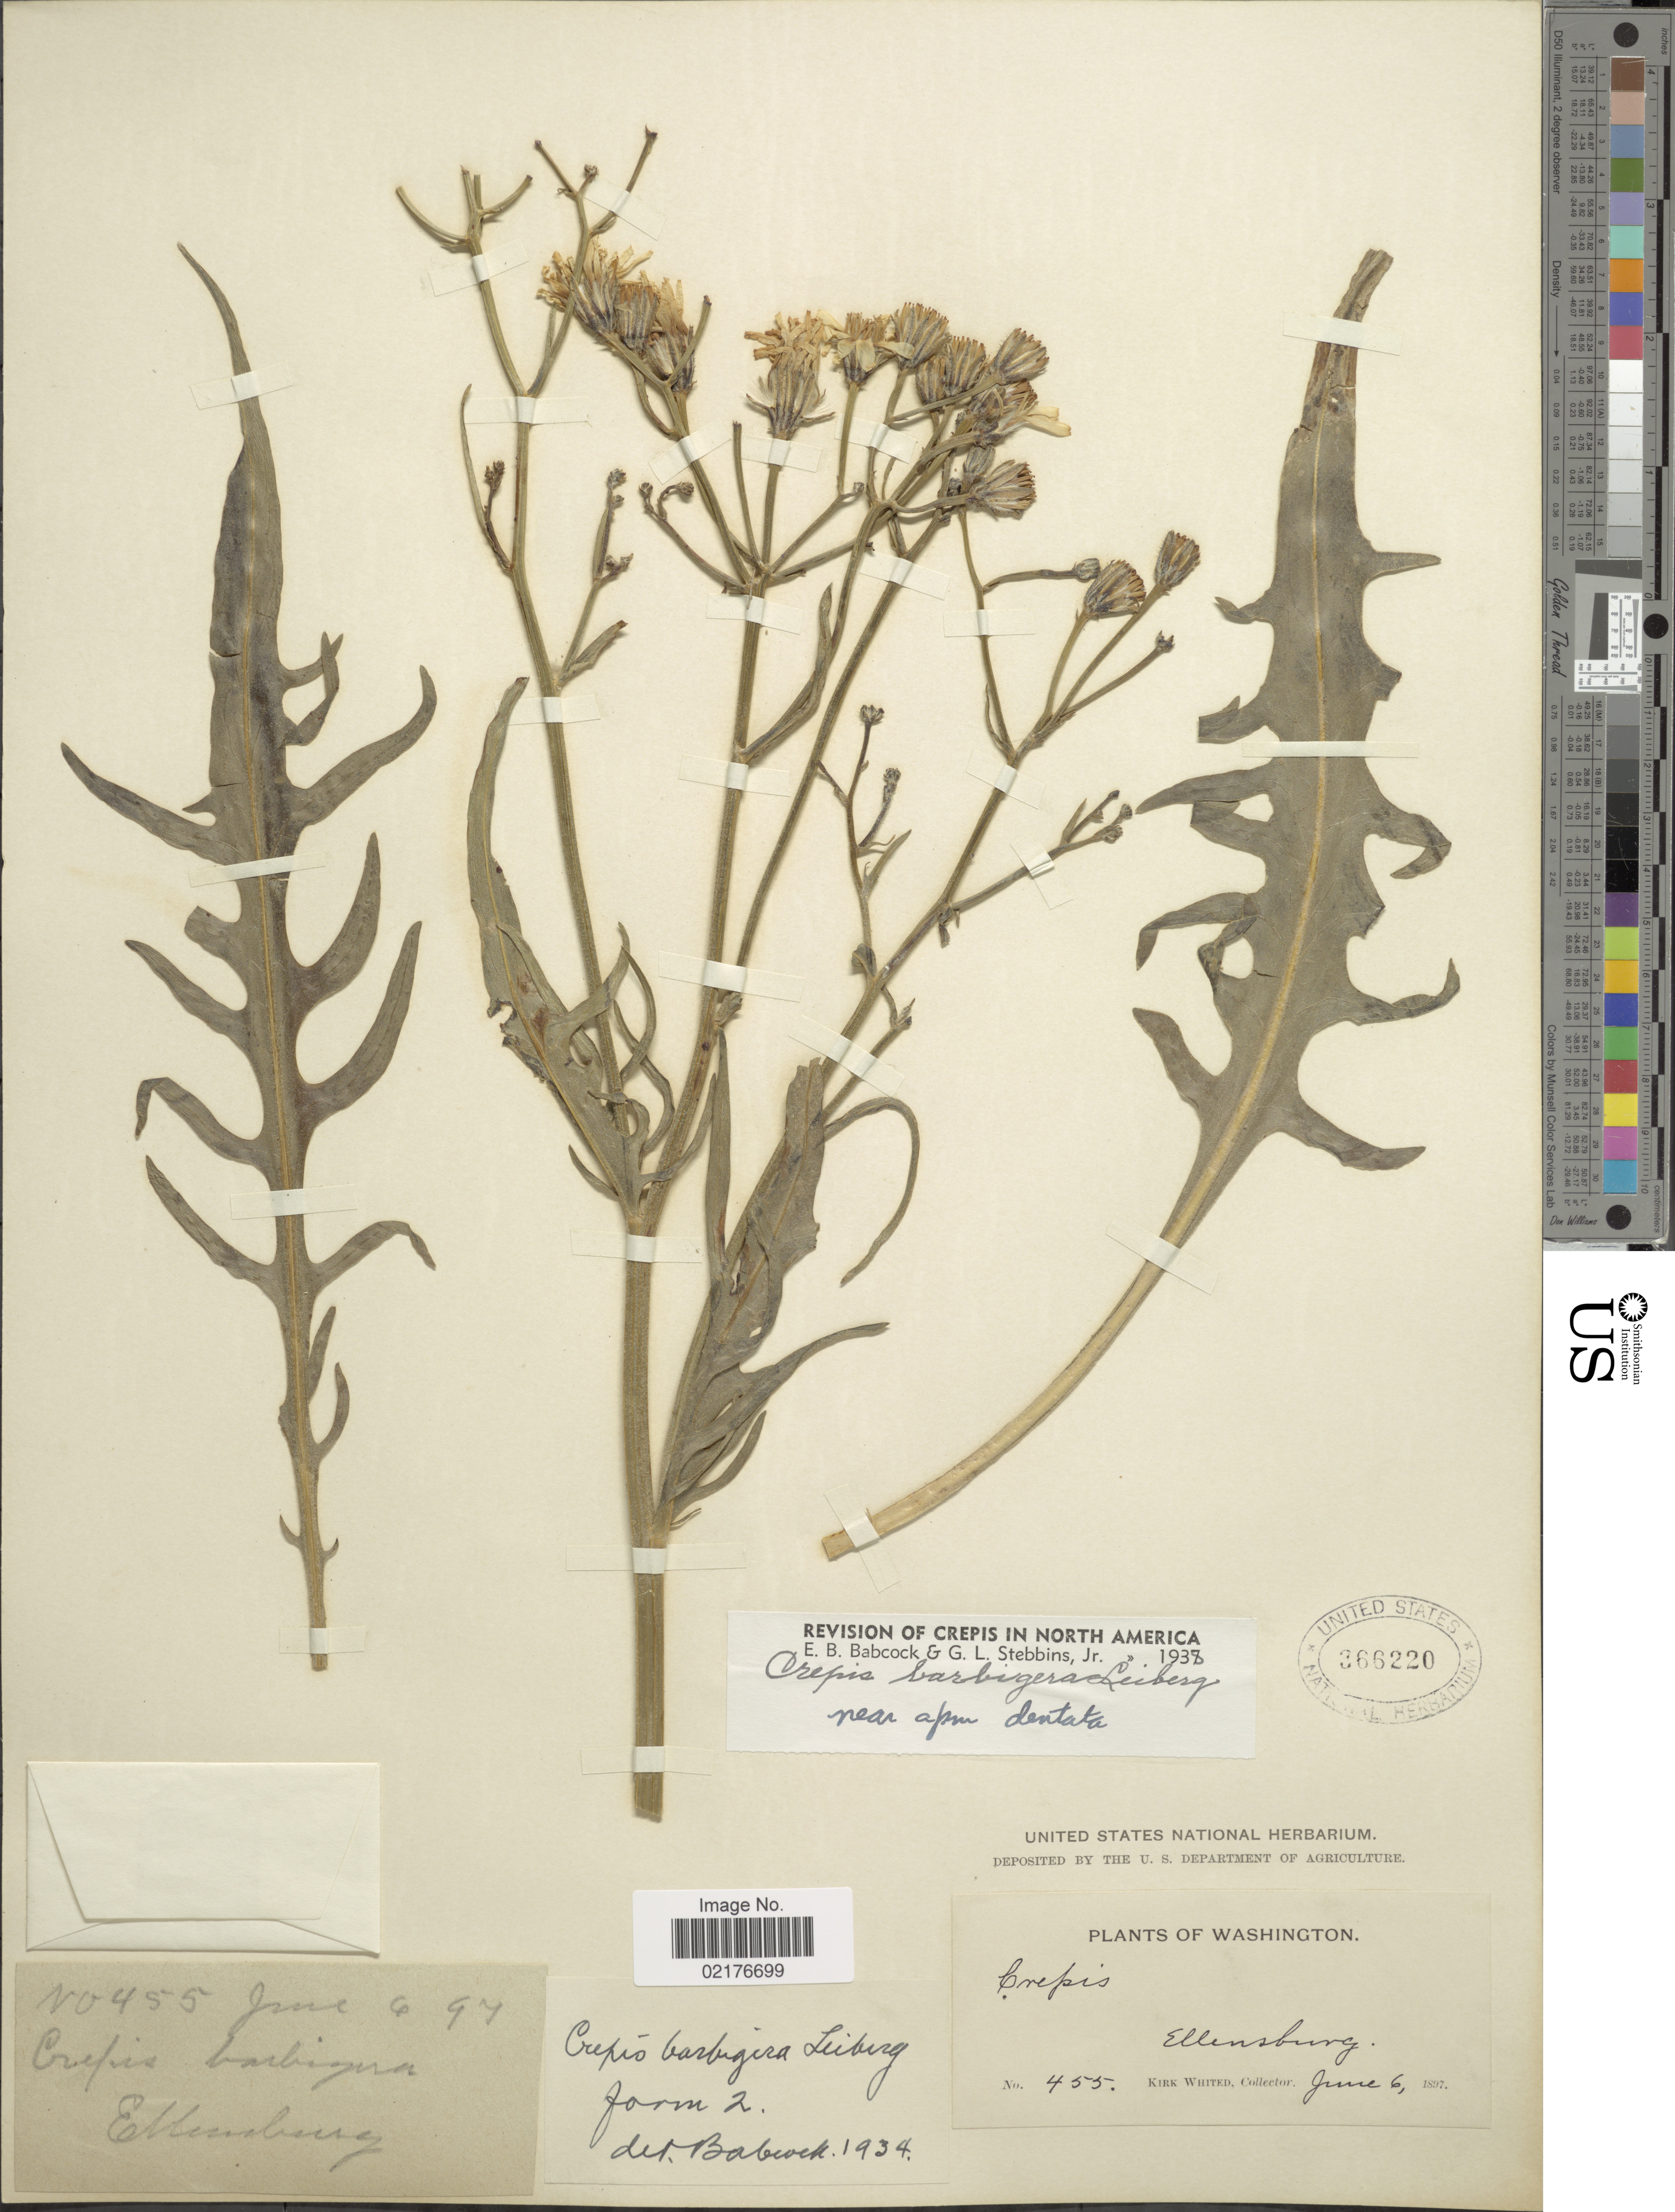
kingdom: Plantae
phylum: Tracheophyta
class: Magnoliopsida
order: Asterales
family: Asteraceae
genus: Crepis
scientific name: Crepis barbigera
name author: Leiberg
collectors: K. Whited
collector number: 455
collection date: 1897-06-06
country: United States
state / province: Washington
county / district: Kittitas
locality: Ellensburg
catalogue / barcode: US 366220